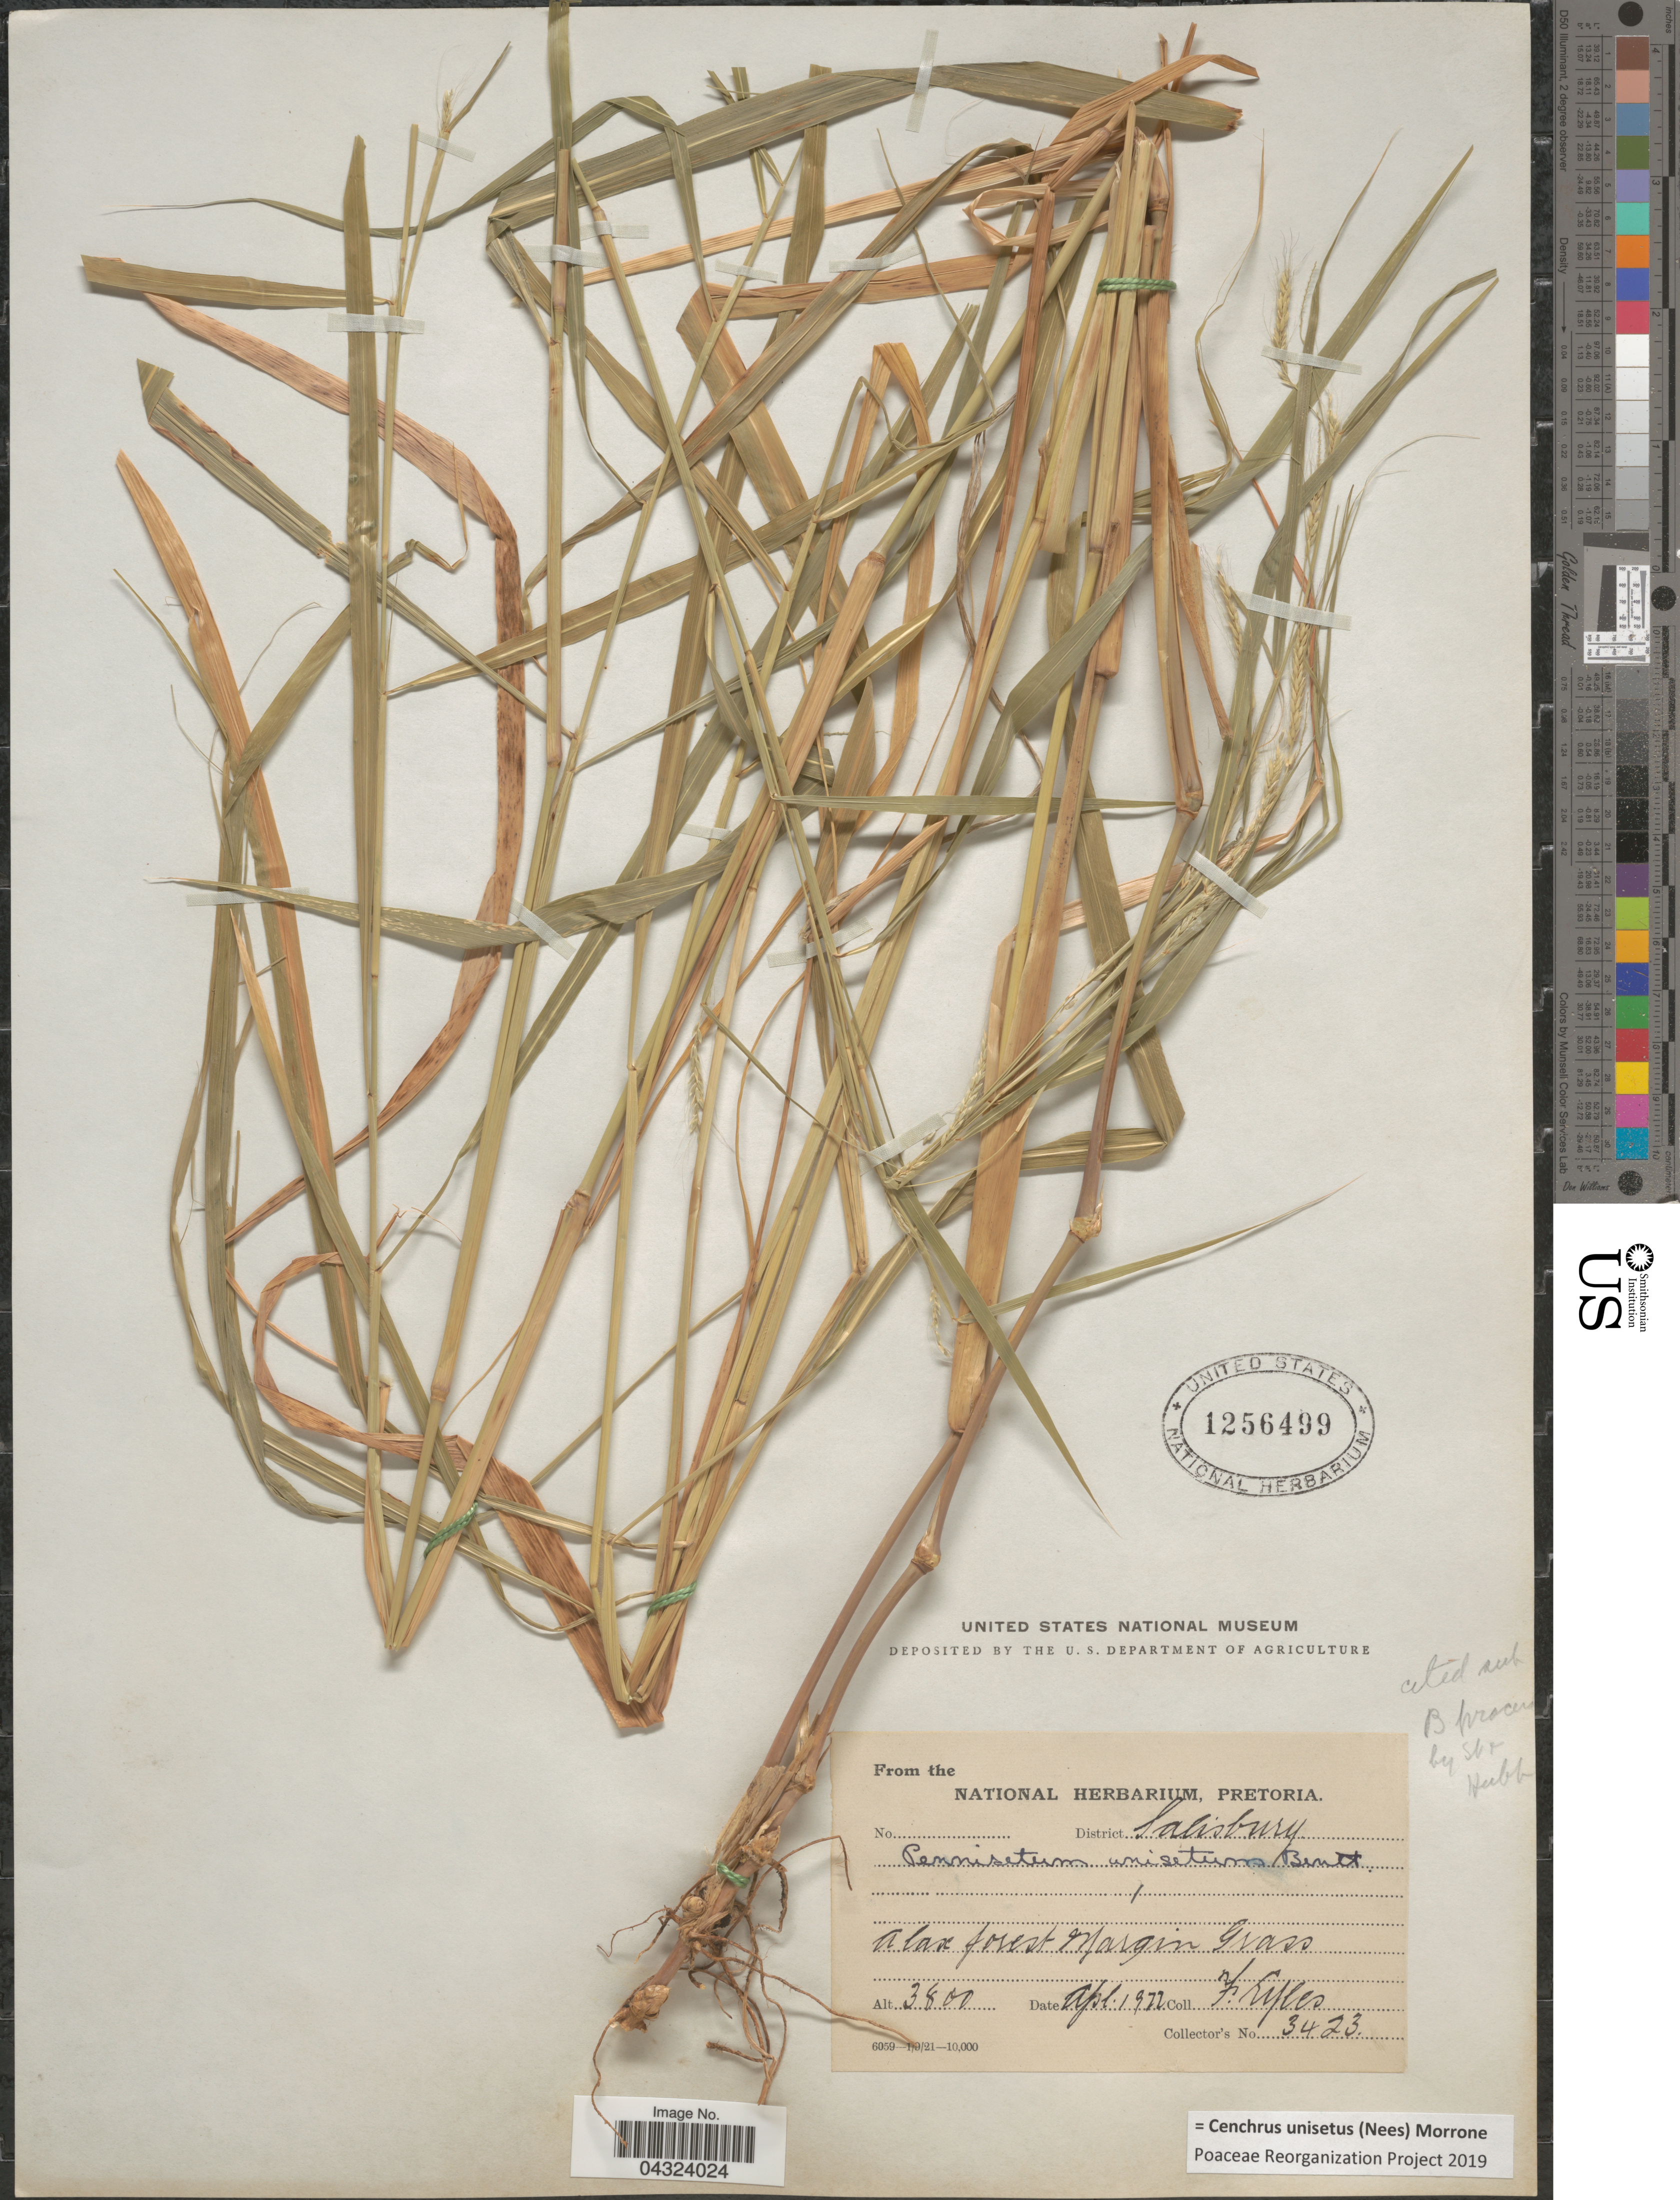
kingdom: Plantae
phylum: Tracheophyta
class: Liliopsida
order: Poales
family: Poaceae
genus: Cenchrus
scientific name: Cenchrus unisetus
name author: (Nees) Morrone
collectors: F. Eyles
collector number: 3423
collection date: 1922-04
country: South Africa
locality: District Salisbury.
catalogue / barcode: US 1256499